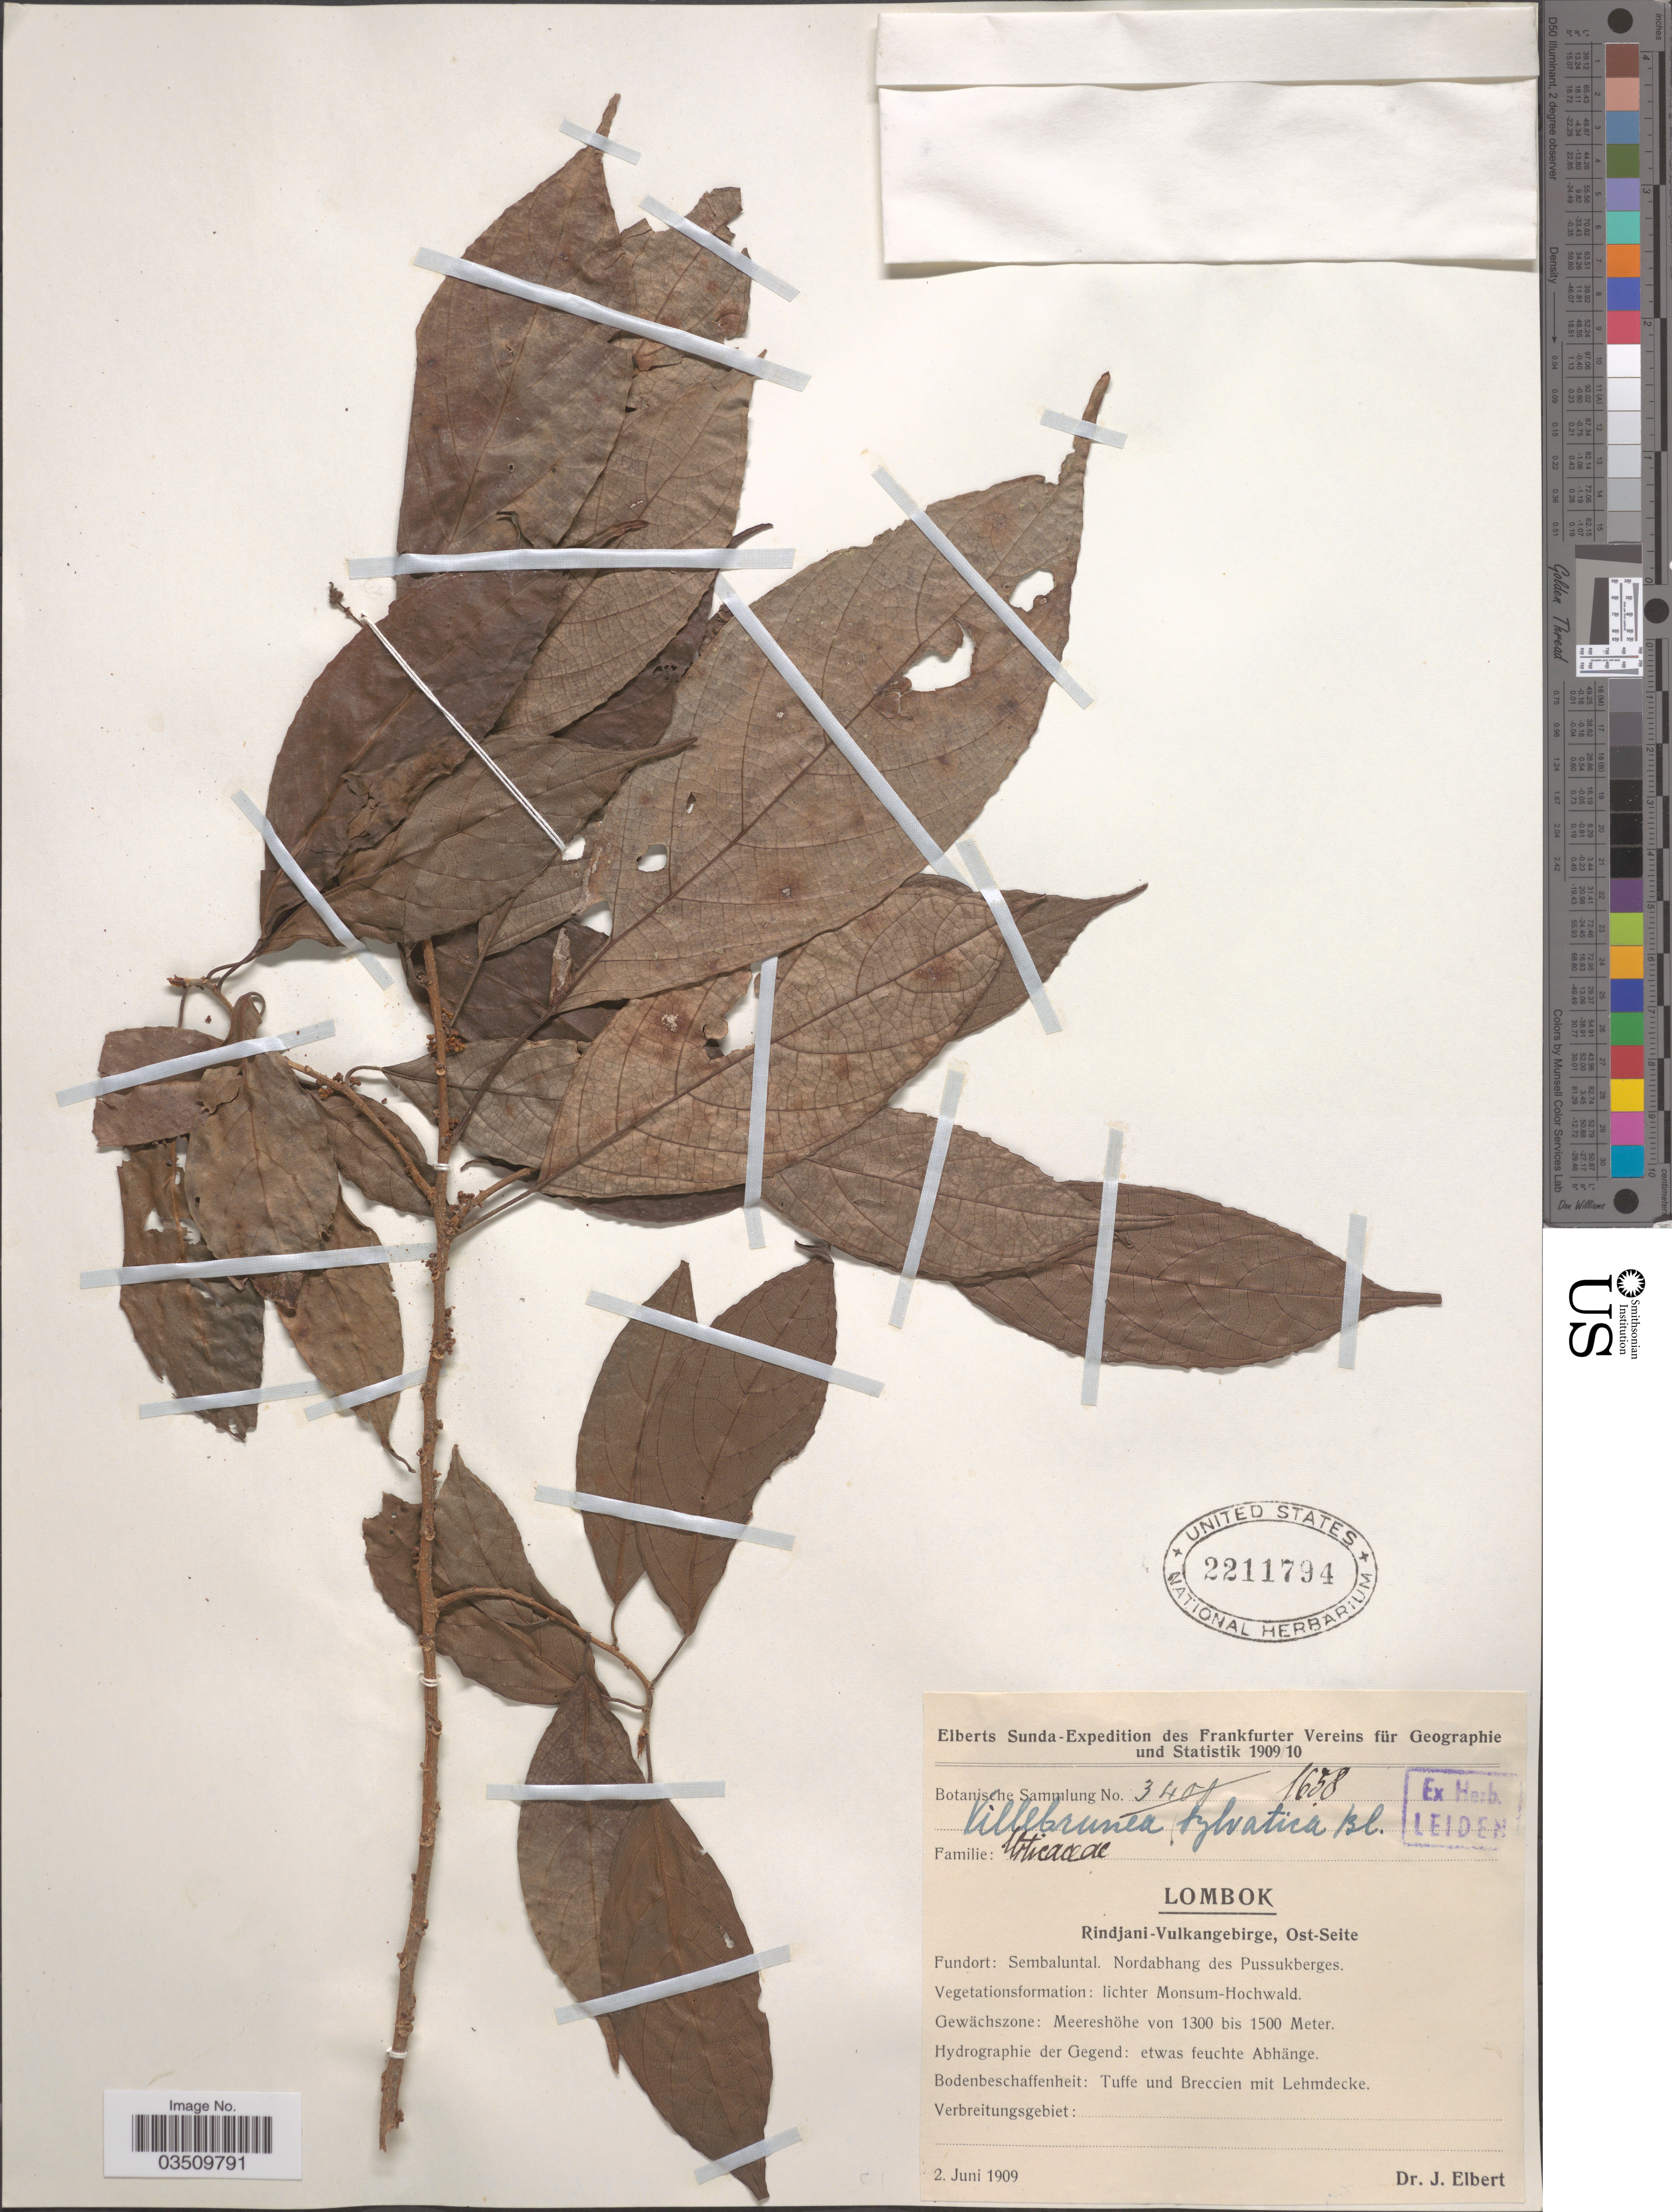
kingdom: Plantae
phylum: Tracheophyta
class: Magnoliopsida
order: Rosales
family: Urticaceae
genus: Oreocnide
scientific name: Oreocnide rubescens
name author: (Blume) Miq.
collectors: J. Elbert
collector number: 1658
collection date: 1909-06-02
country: Indonesia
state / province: Nusa Tenggara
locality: Lombok. Rindjani-Vulkangebirge, Ost-Seite. Sembaluntal. Nordabhang des Pussukberges.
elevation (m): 1300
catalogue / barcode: US 2211794